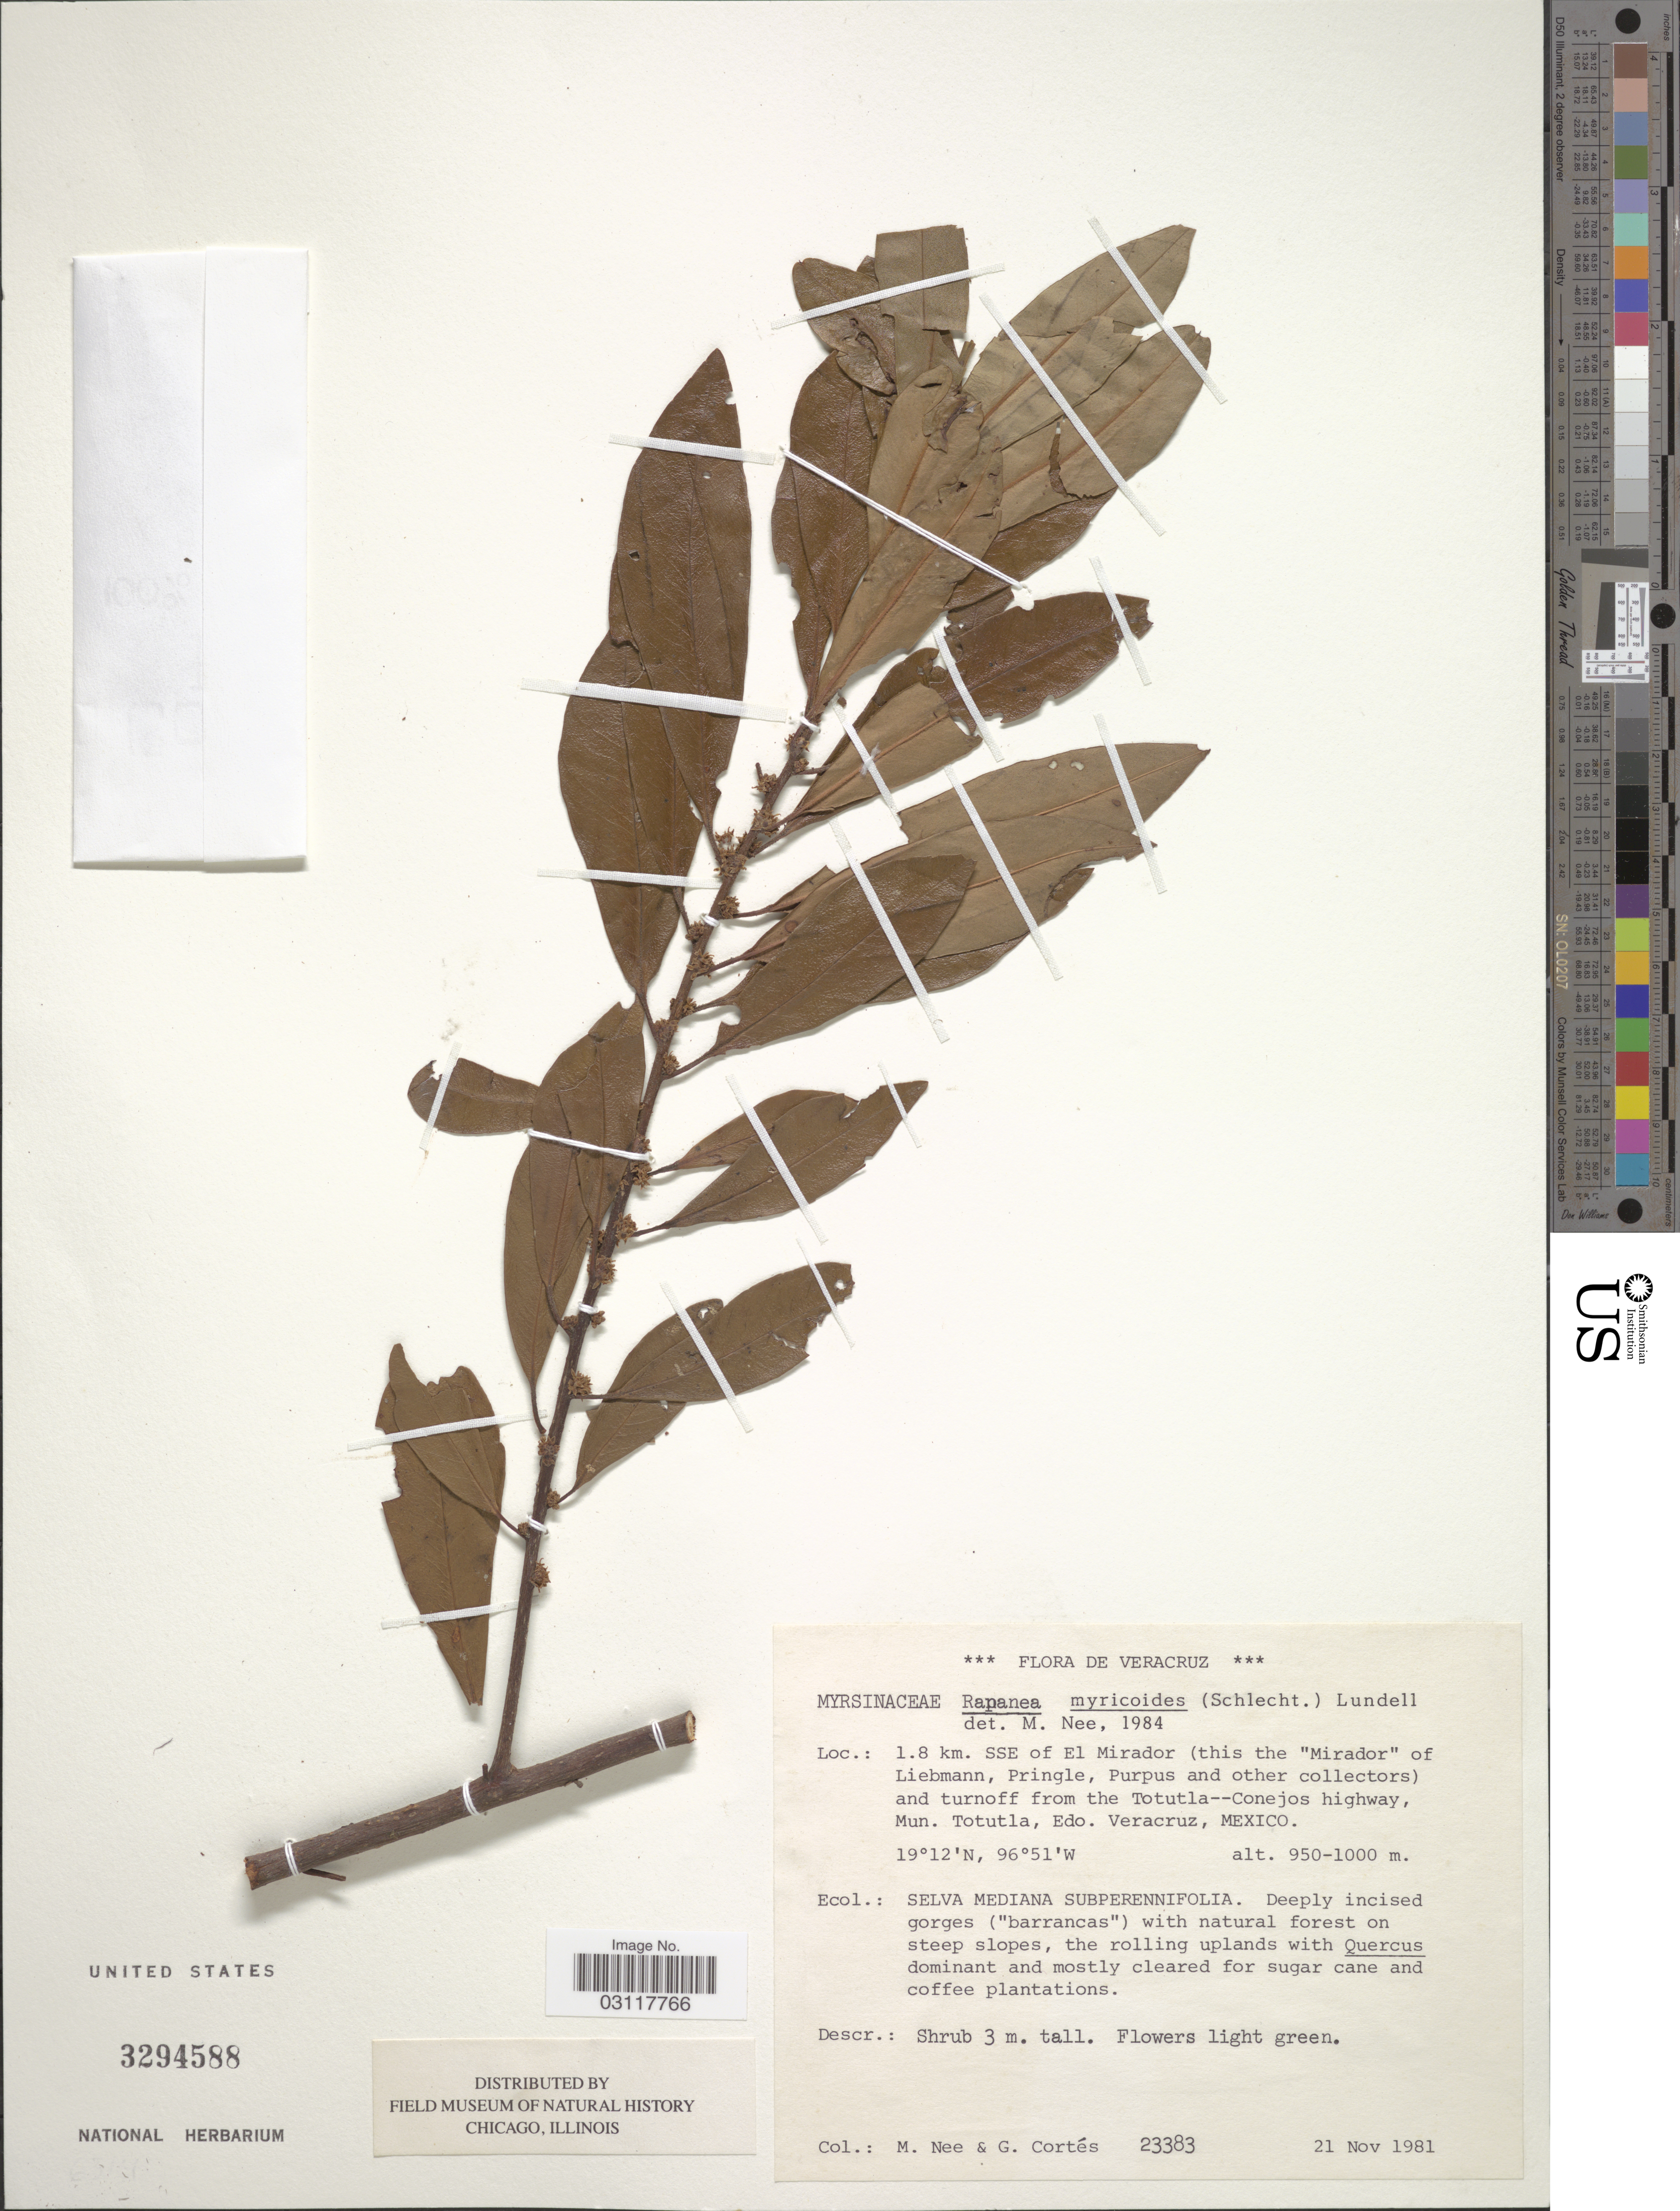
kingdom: Plantae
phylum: Tracheophyta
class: Magnoliopsida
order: Ericales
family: Primulaceae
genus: Rapanea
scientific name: Rapanea myricoides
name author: (Schltdl.) Lundell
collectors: M. Nee & G. Cortes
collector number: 23383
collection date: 1981-11-21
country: Mexico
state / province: Veracruz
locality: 1.8 km. SSE of El Mirador (this the "Mirador"of Liebmann, Pringle, Purpus and other collectors) and turnoff from the Totutla--Conejos highway, Mun. Totutla, Edo. Veracruz.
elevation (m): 950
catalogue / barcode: US 3294588